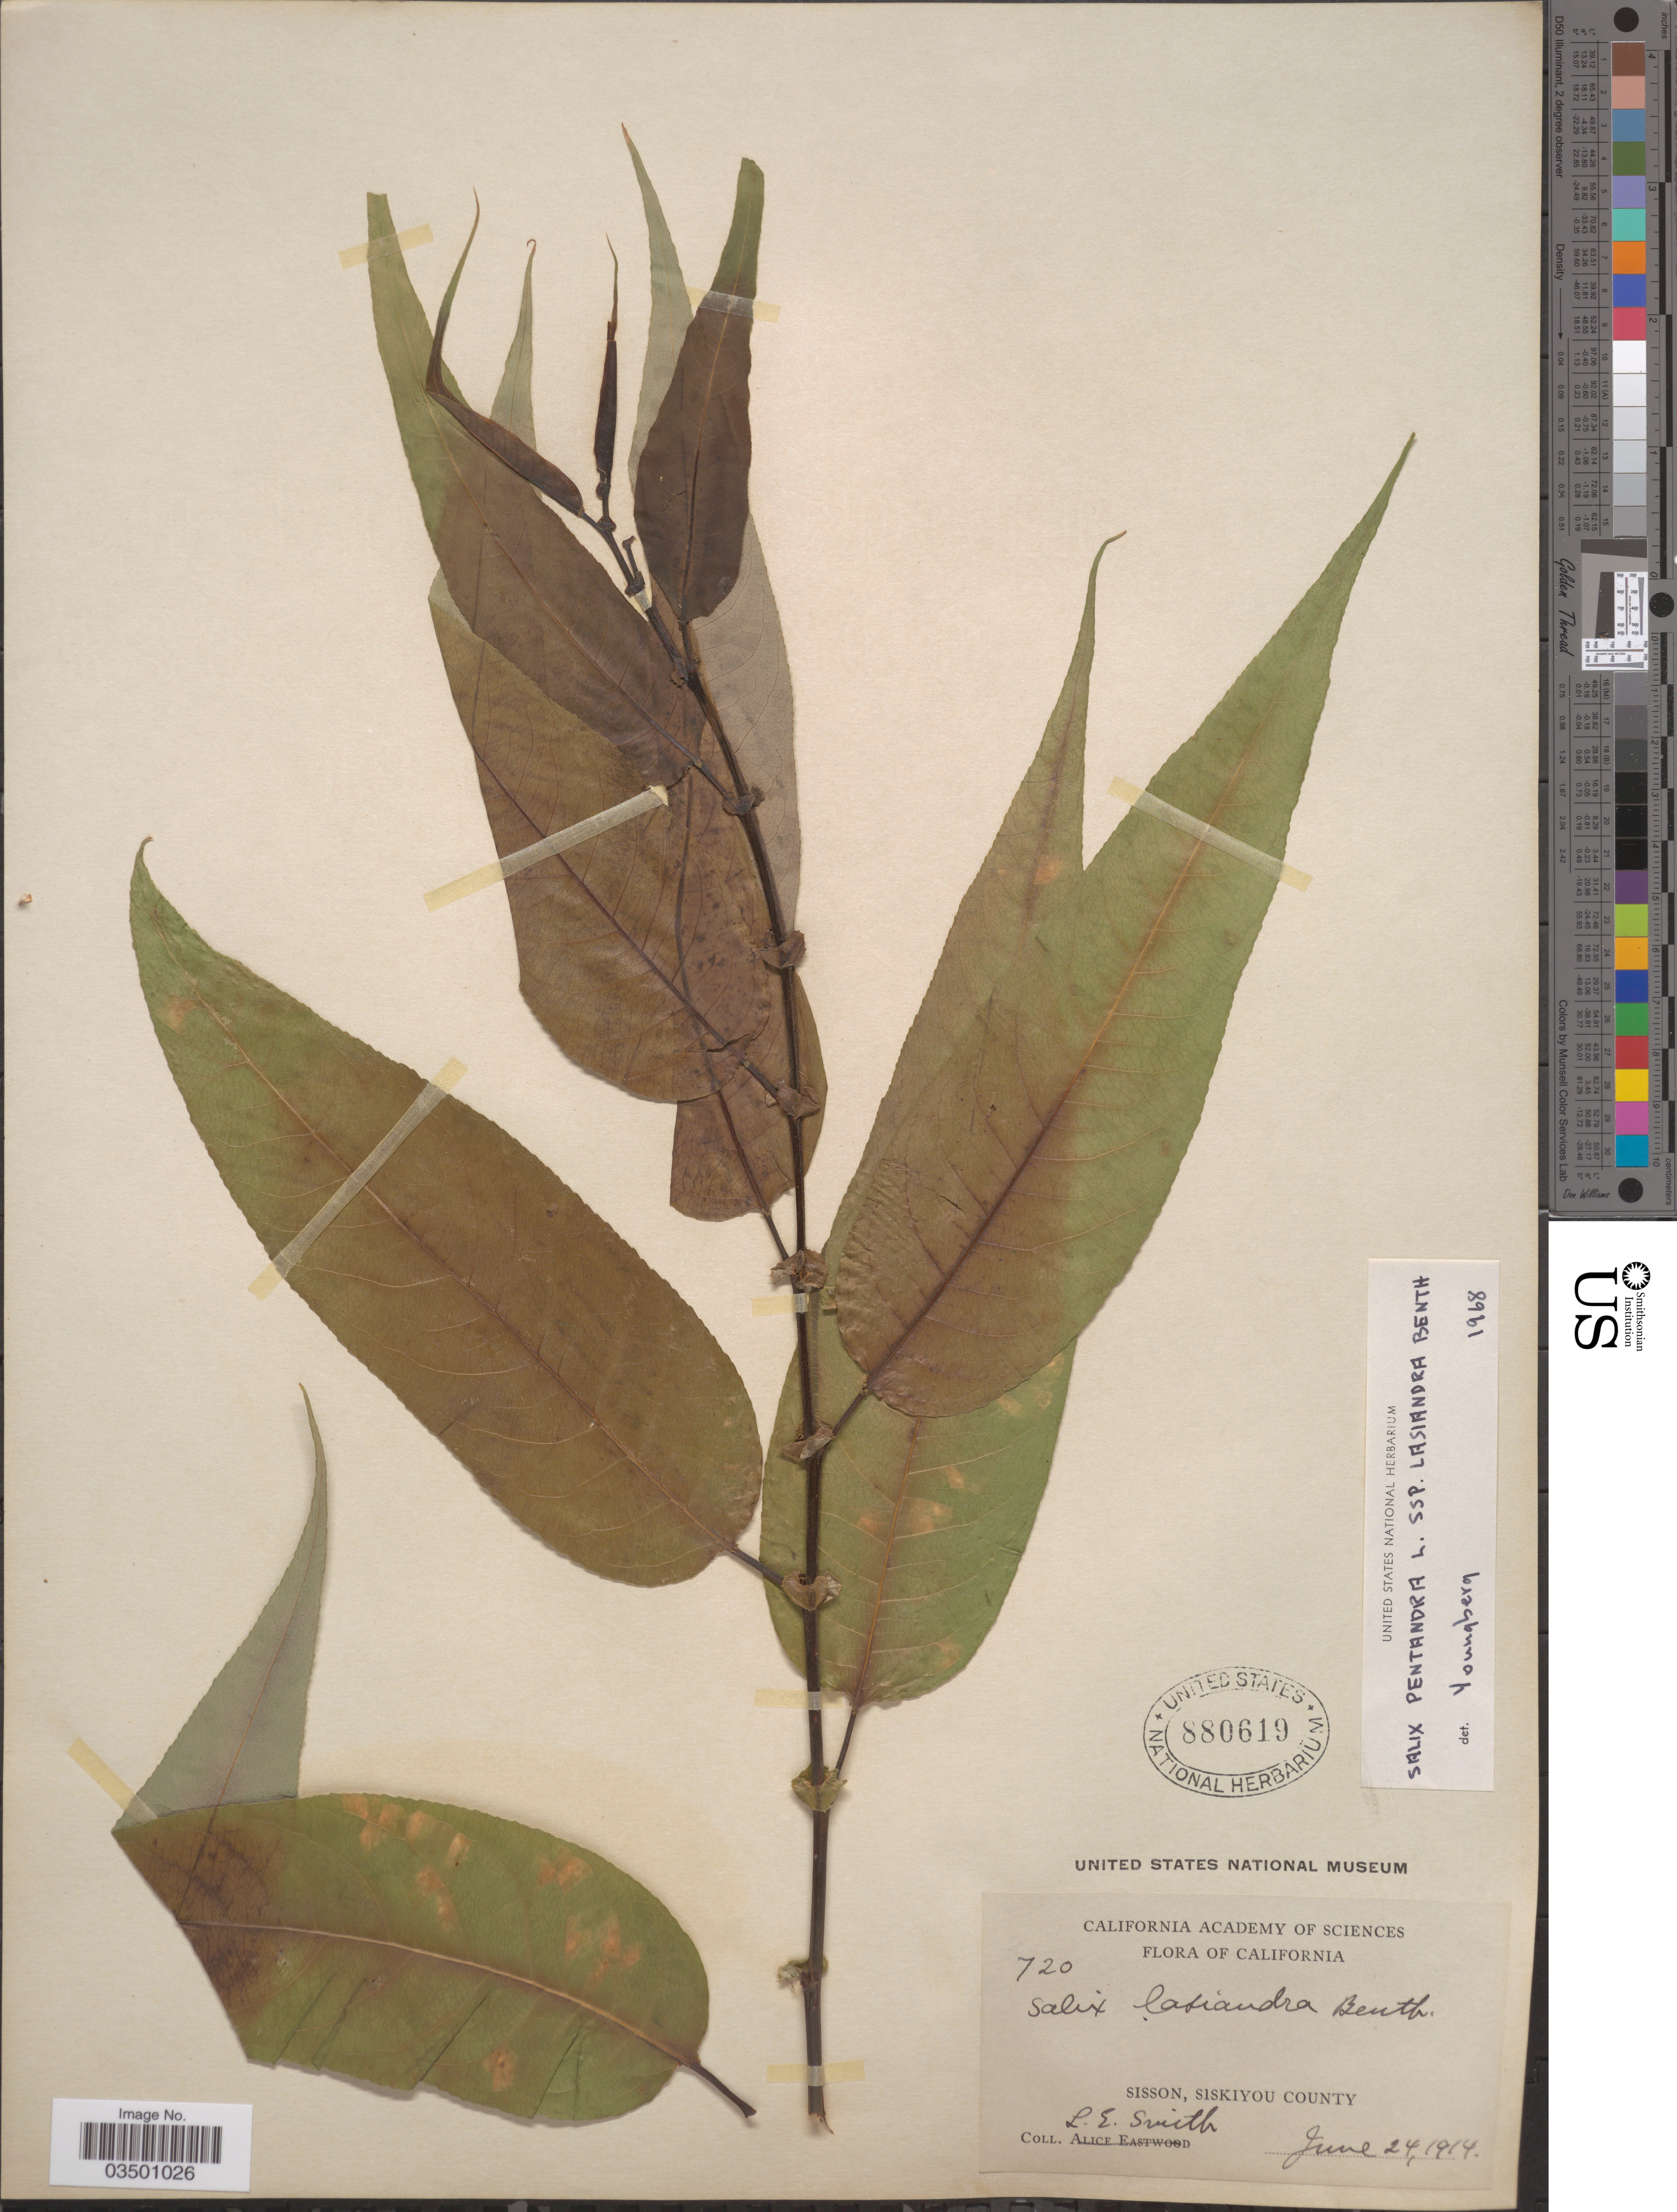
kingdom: Plantae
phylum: Tracheophyta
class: Magnoliopsida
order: Malpighiales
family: Salicaceae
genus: Salix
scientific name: Salix lasiandra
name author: Benth.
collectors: L. E. Smith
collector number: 720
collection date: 1914-06-24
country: United States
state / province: California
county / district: Siskiyou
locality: Sisson, Siskiyou County.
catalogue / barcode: US 880619